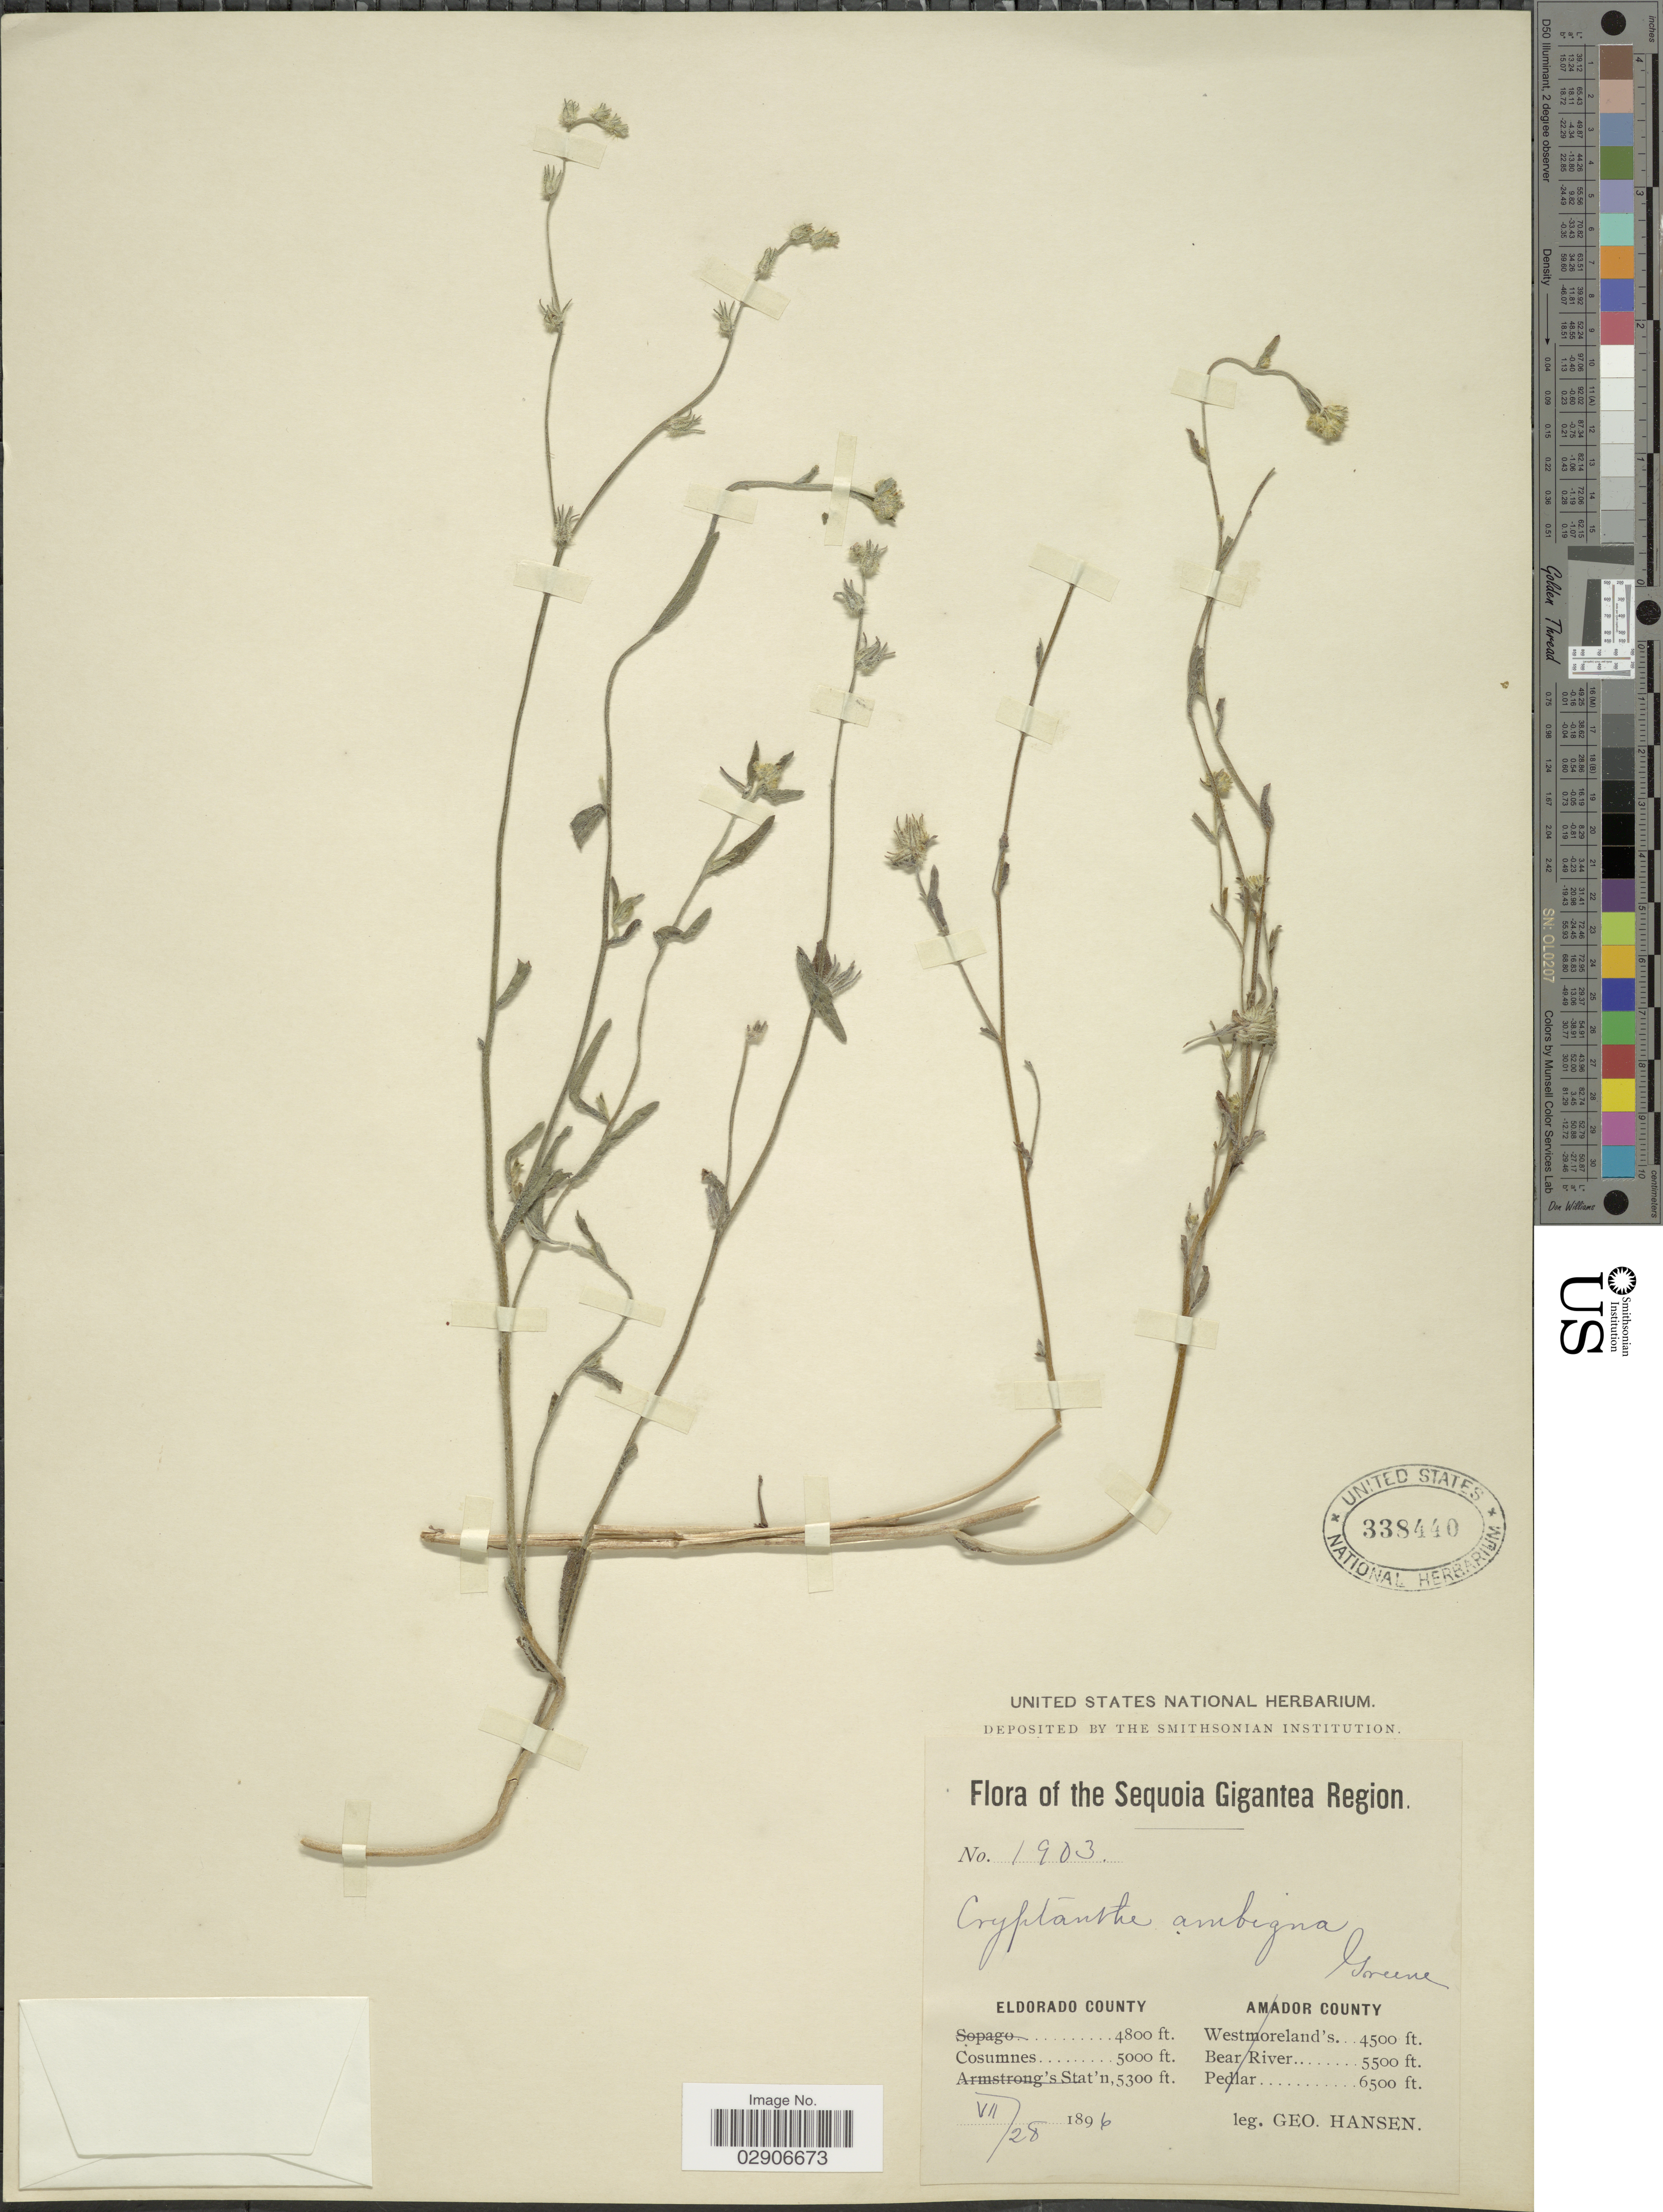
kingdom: Plantae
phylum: Tracheophyta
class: Magnoliopsida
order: Boraginales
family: Boraginaceae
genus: Cryptantha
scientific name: Cryptantha ambigua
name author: (A. Gray) Greene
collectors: G. Hansen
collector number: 1903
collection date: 1896-07-28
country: United States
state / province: California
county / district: El Dorado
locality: Cosumnes. Eldorado County. The Sequoia Gigantea Region.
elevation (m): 1524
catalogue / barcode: US 338440